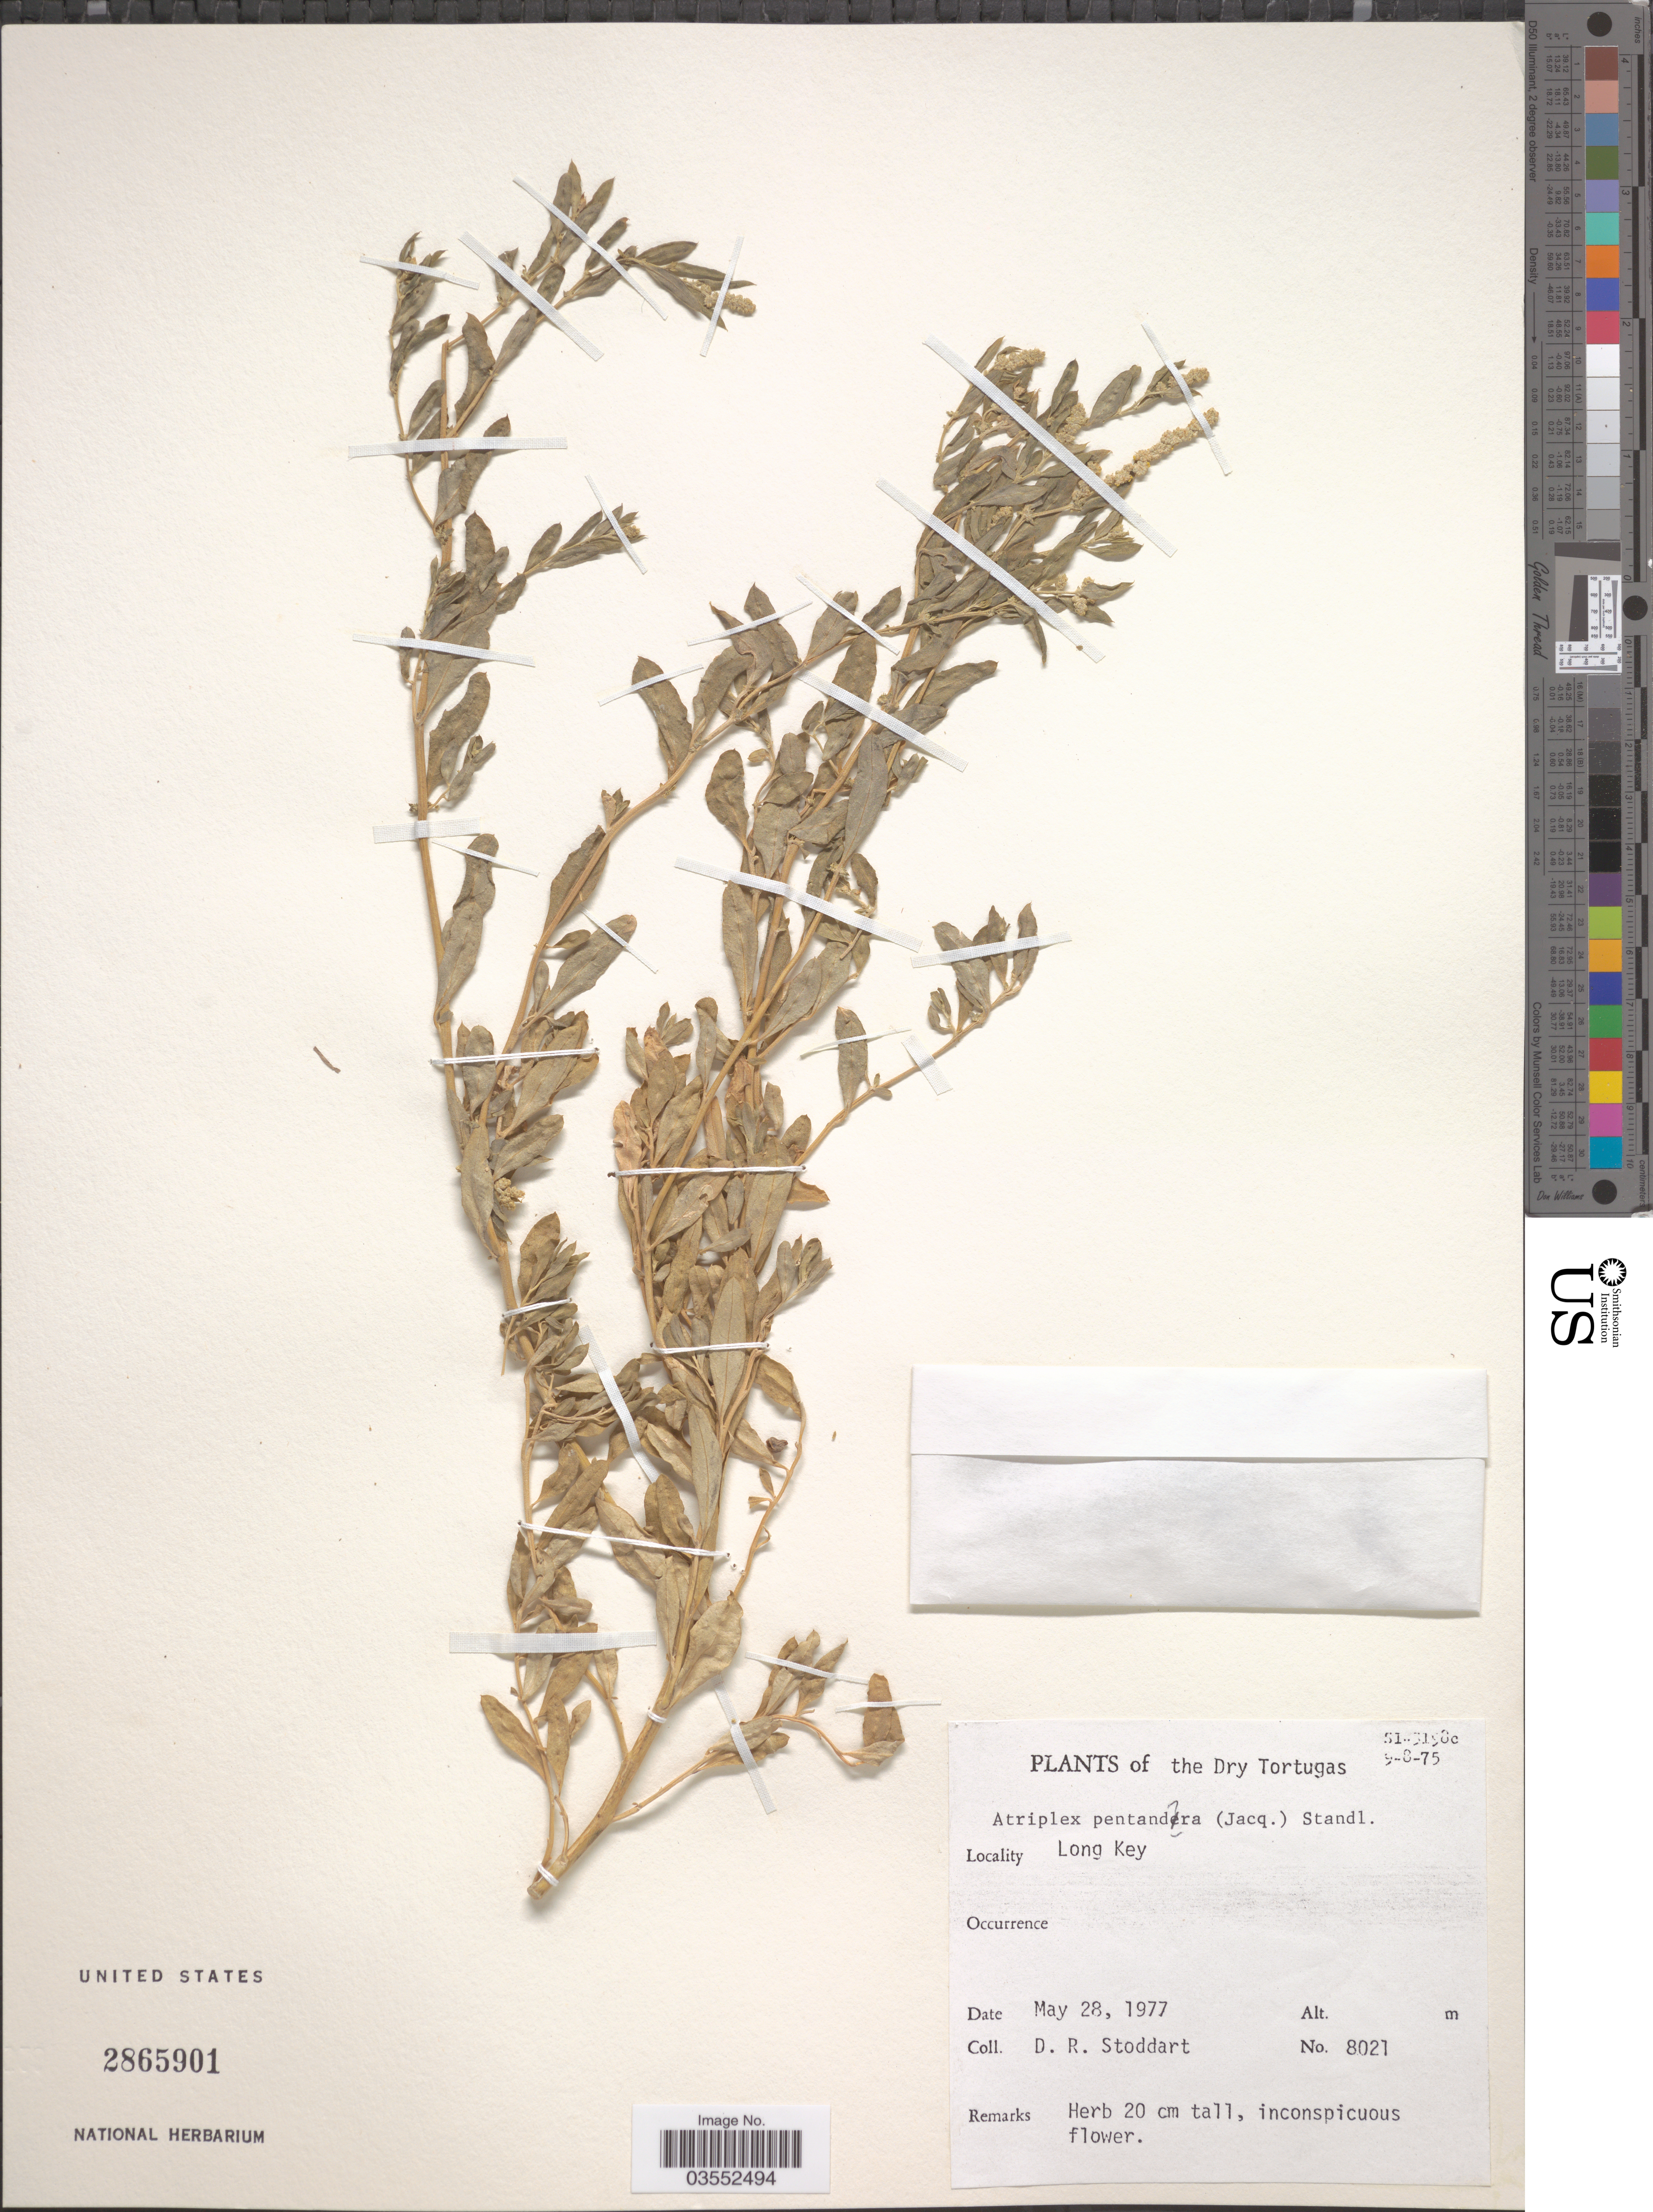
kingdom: Plantae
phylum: Tracheophyta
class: Magnoliopsida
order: Caryophyllales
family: Amaranthaceae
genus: Atriplex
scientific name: Atriplex pentandra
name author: (Jacq.) Standl.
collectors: D. R. Stoddart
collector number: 8021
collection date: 1977-05-28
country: United States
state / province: Florida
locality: Dry Tortugas. Long Key.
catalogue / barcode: US 2865901